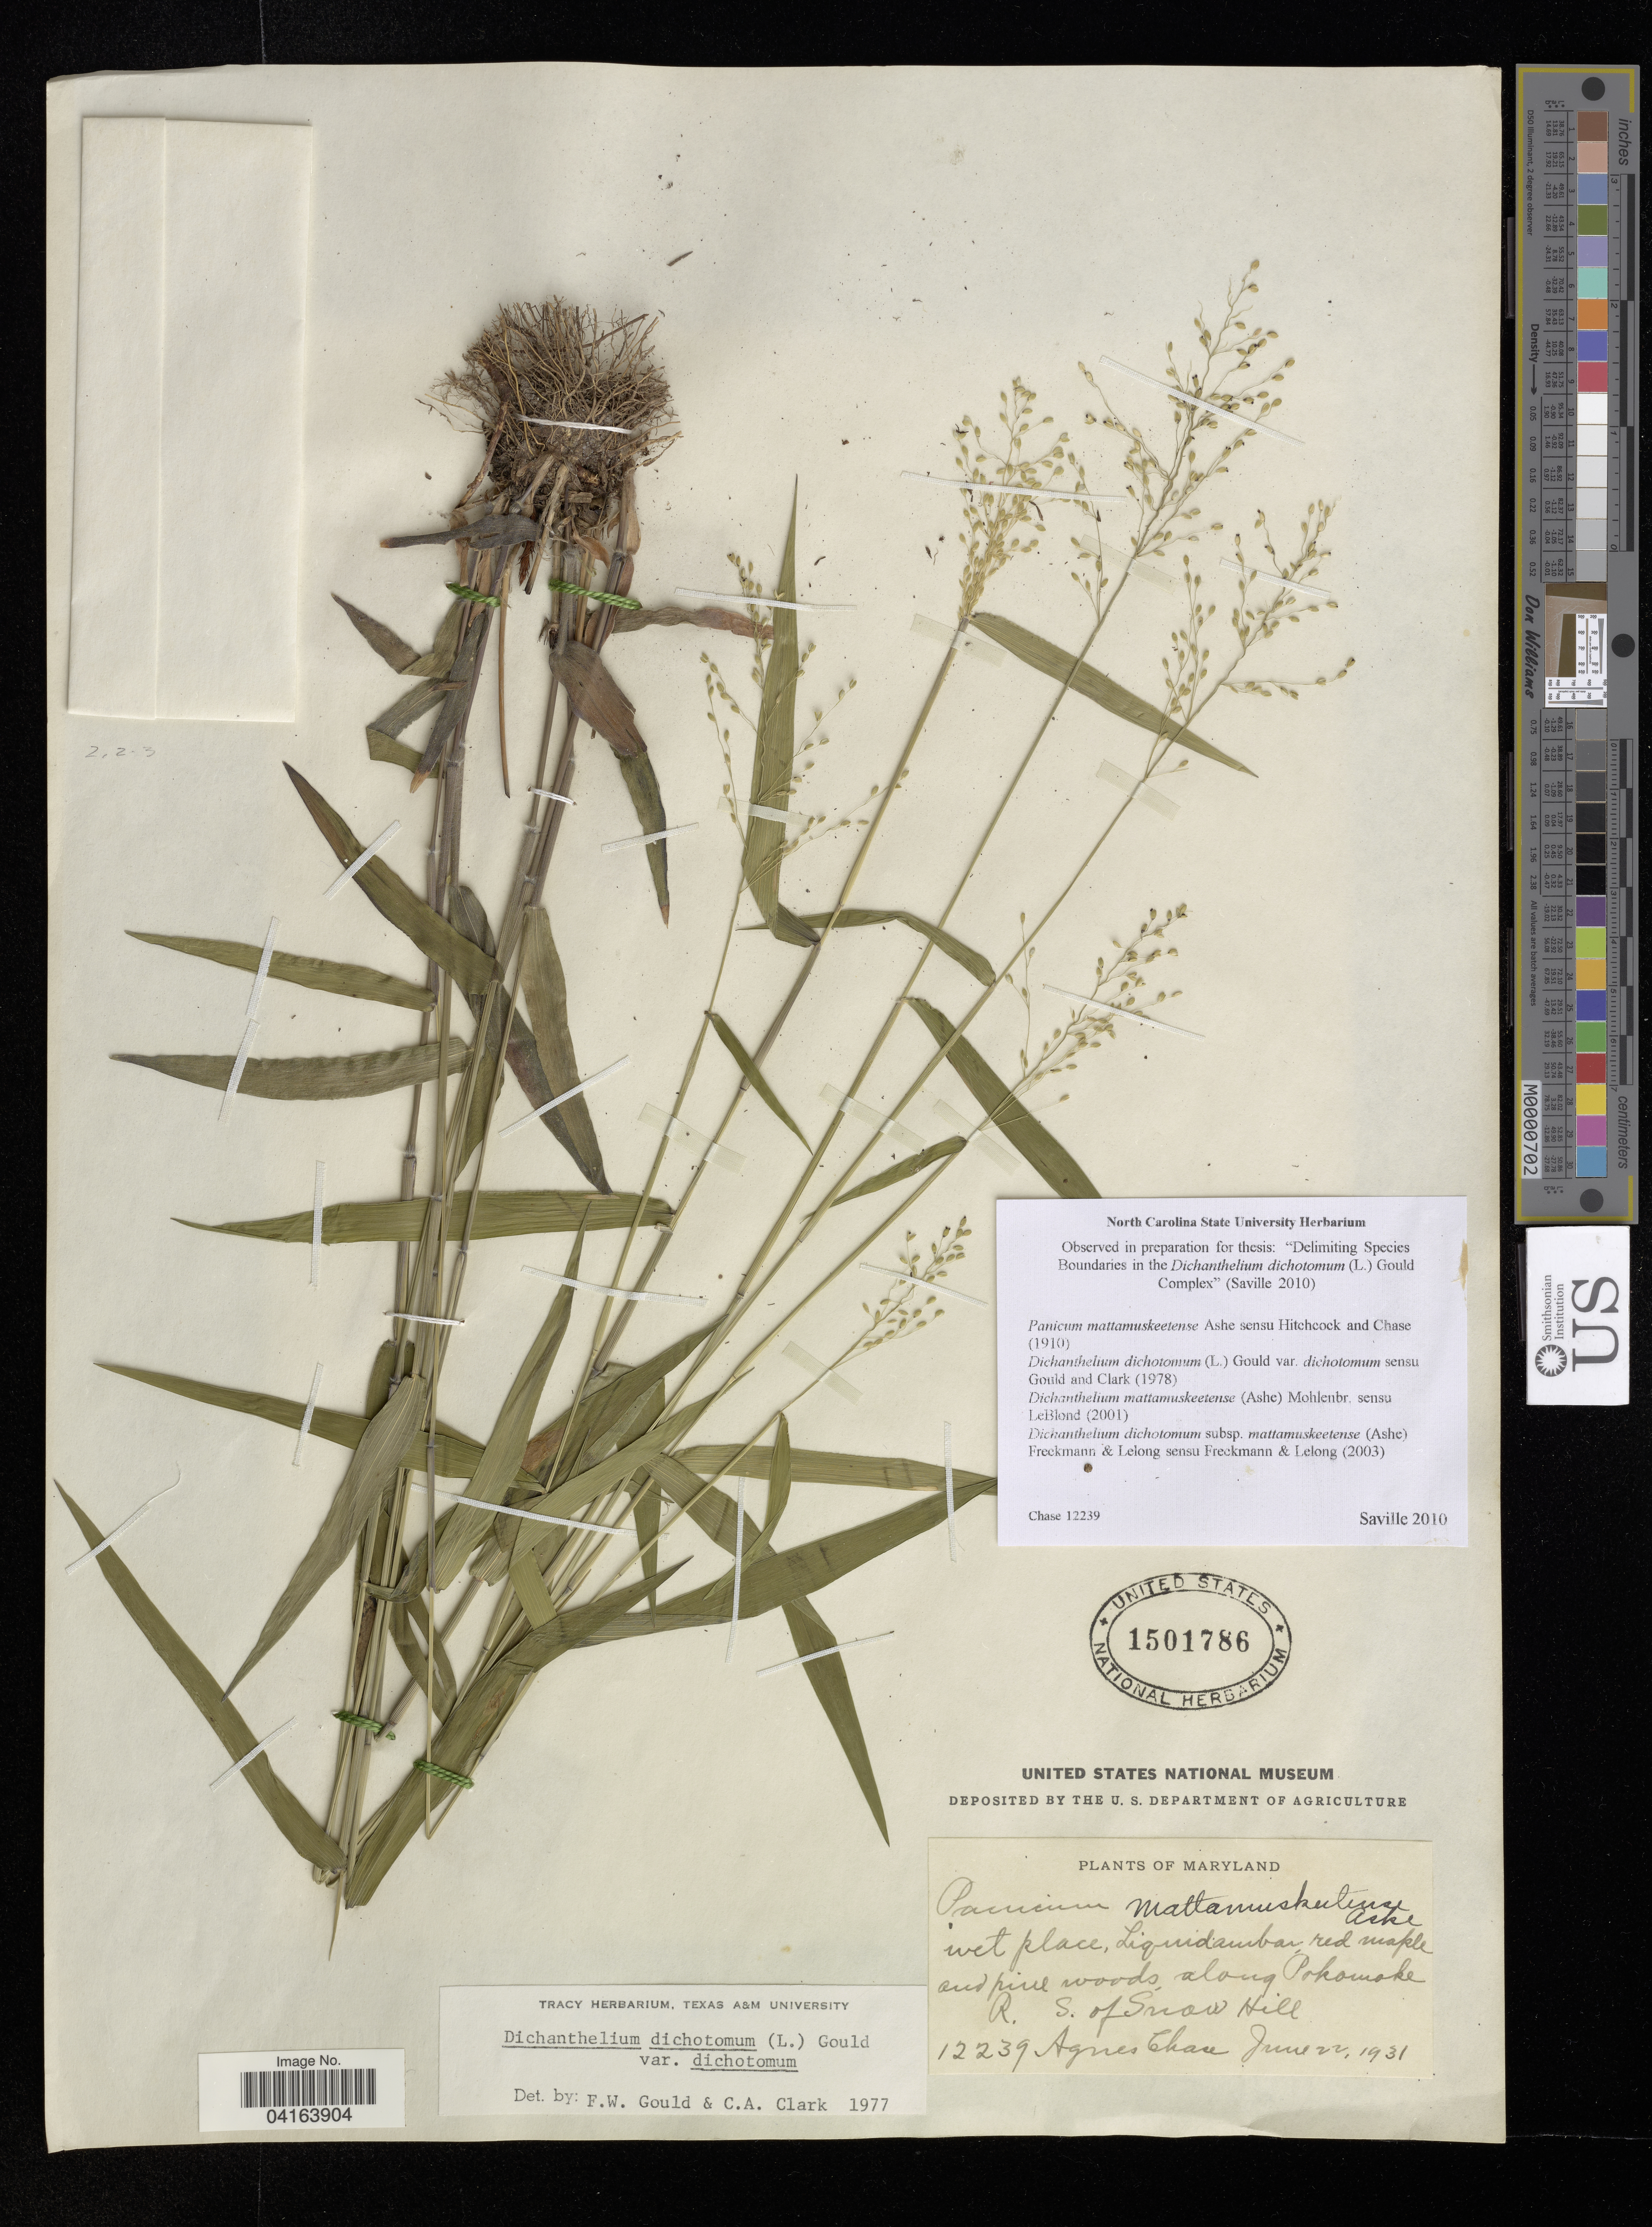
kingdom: Plantae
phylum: Tracheophyta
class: Liliopsida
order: Poales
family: Poaceae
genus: Dichanthelium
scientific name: Dichanthelium dichotomum subsp. mattamuskeetense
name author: (Ashe) Freckmann & Lelong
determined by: Saville, A. C., (NCSC), North Carolina State University (UNITED STATES)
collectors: A. Chase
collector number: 12239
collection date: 1931-06-22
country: United States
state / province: Maryland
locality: Along Pokomoke R. S. of Snow Hill.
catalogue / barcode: US 1501786